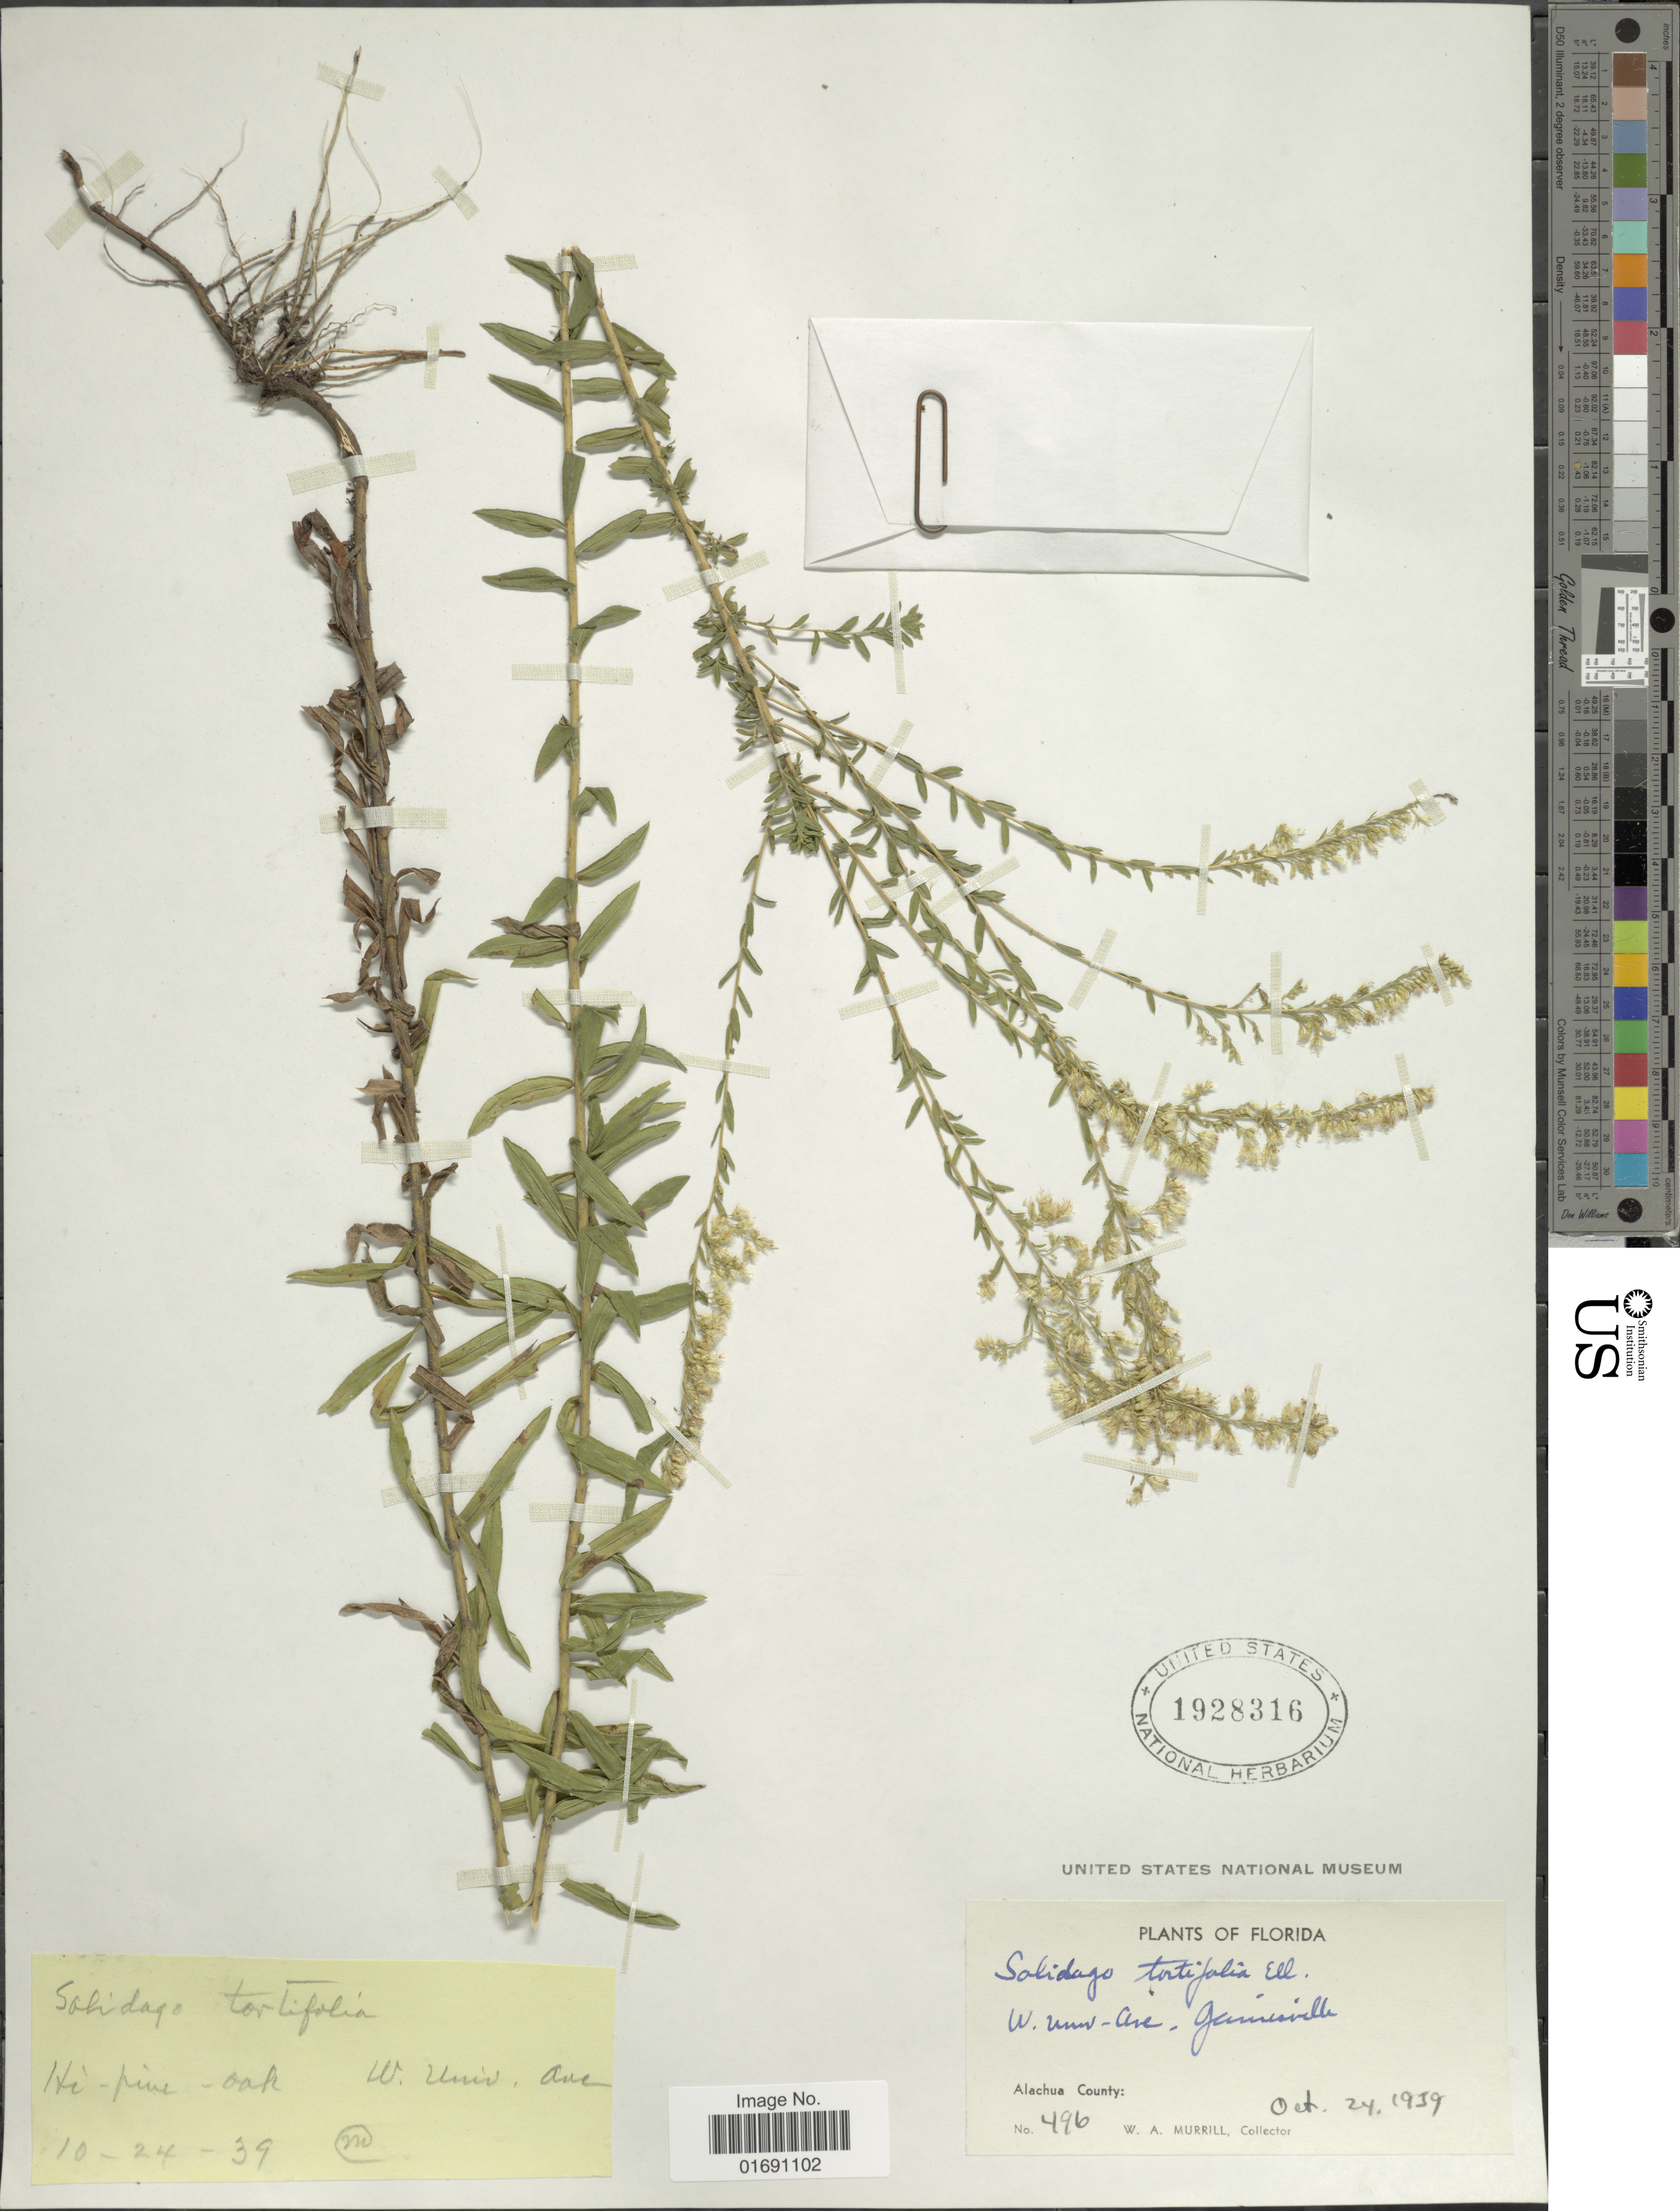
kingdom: Plantae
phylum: Tracheophyta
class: Magnoliopsida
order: Asterales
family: Asteraceae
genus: Solidago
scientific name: Solidago tortifolia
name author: Elliott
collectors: W. A. Murrill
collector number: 496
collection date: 1959-10-24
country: United States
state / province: Florida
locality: W. nun-Are-Gainesville, Alachua County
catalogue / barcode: US 1928316